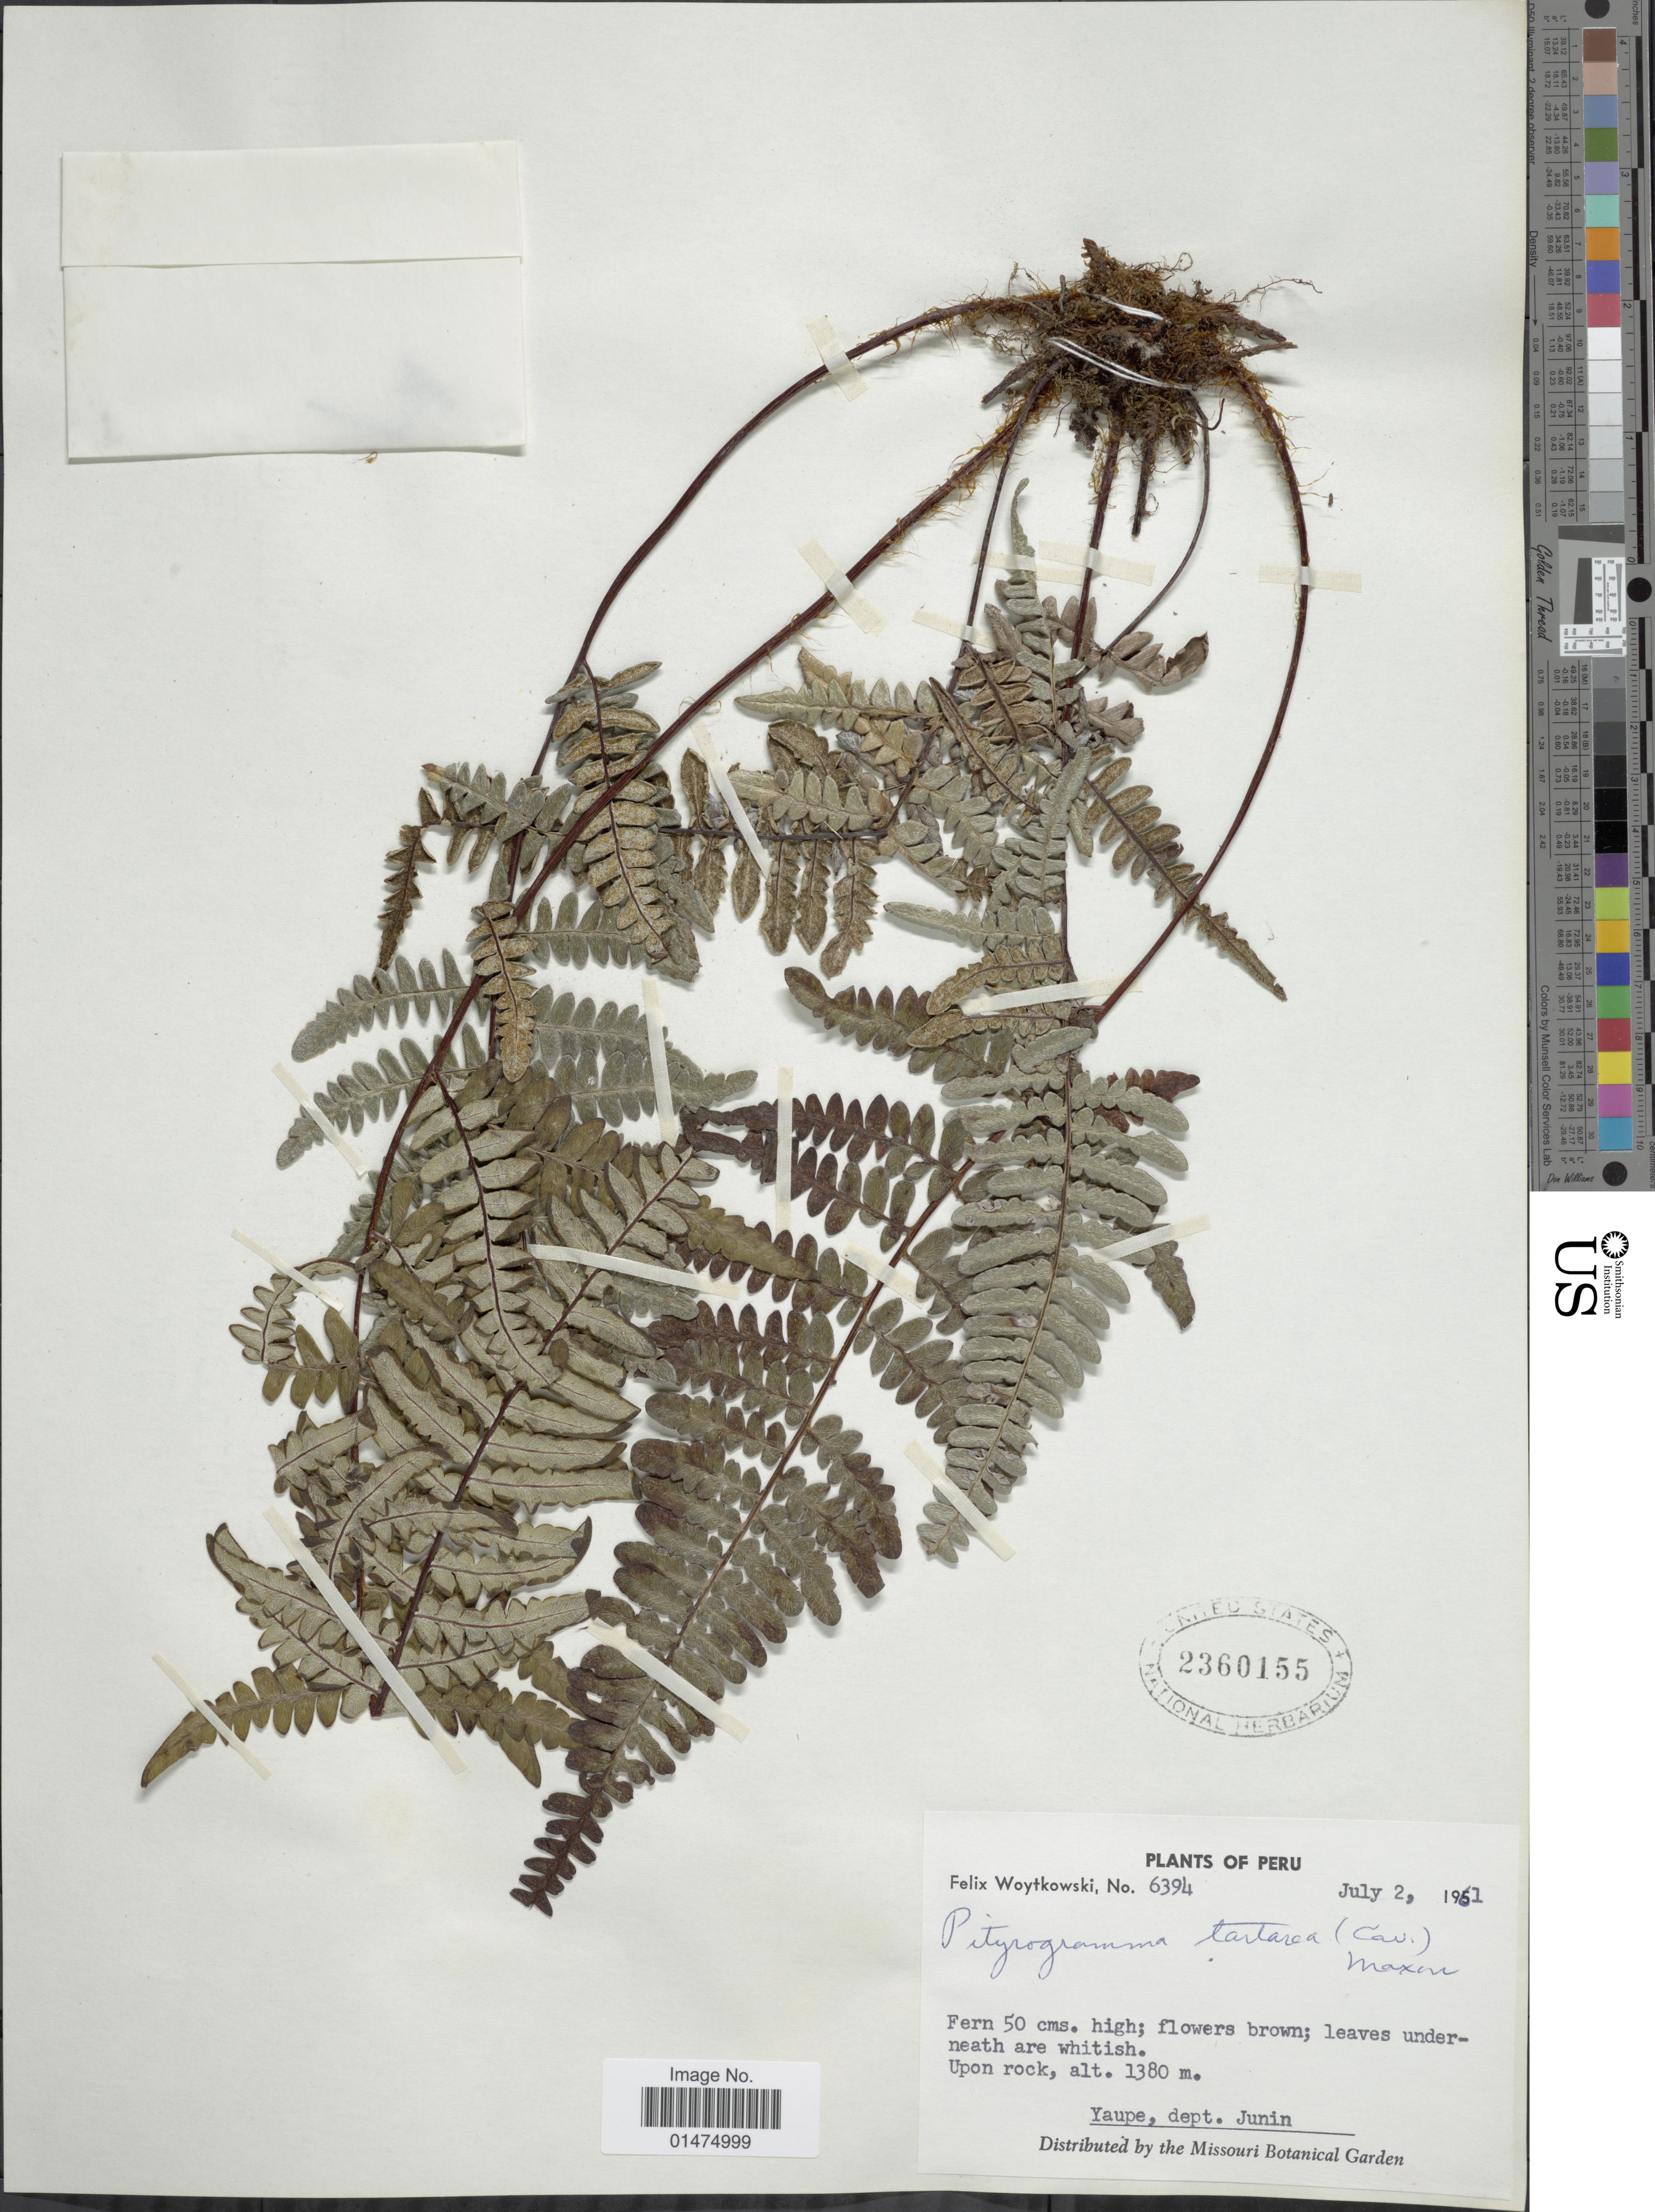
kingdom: Plantae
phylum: Tracheophyta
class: Polypodiopsida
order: Polypodiales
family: Pteridaceae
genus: Pityrogramma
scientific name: Pityrogramma ebenea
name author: (L.) Proctor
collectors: F. Woytkowski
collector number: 6394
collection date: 1961-07-02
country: Peru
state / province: Junín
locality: Yaupe, dept. Junin.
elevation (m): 1380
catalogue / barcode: US 2360155